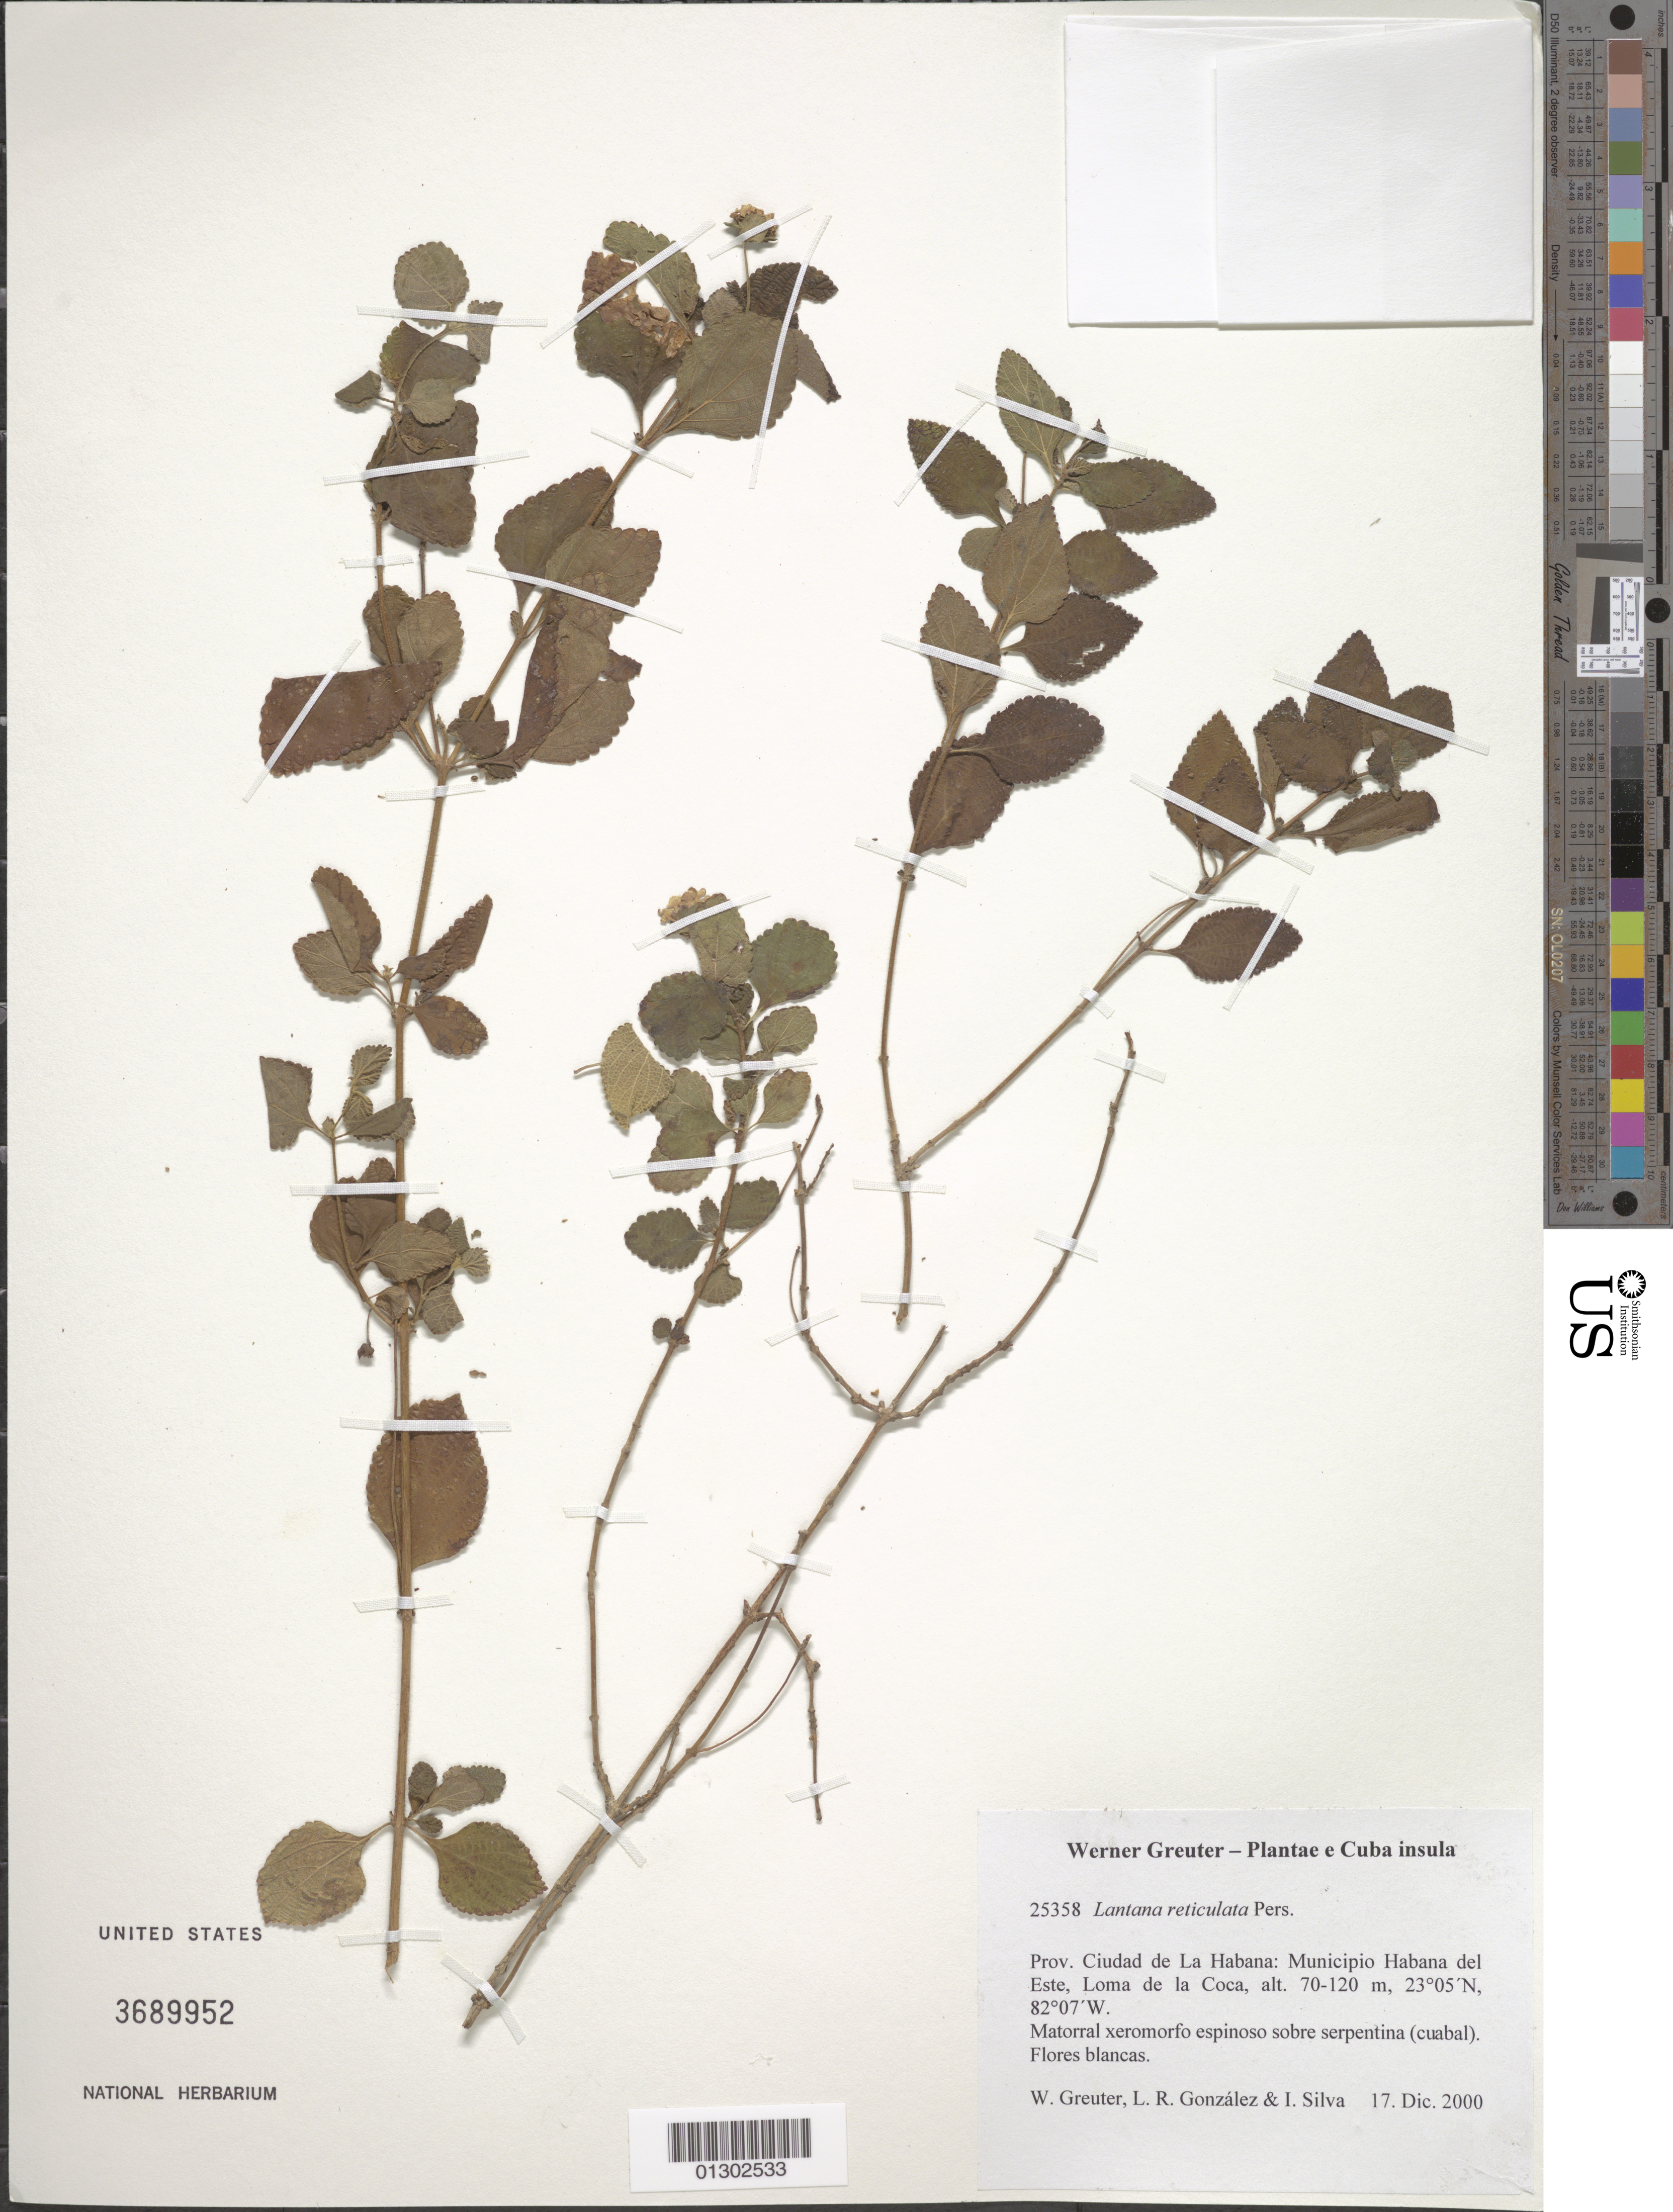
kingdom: Plantae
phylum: Tracheophyta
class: Magnoliopsida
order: Lamiales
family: Verbenaceae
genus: Lantana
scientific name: Lantana reticulata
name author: Pers.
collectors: W. R. Greuter, L. Gonzalez & I. Silva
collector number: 25358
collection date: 2000-12-17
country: Cuba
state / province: La Habana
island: Cuba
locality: Municipio Habana del Este, Loma de la Coca.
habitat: Matorral xeromorfo espinoso sobre serpentina (cuabal).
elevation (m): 70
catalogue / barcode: US 3689952